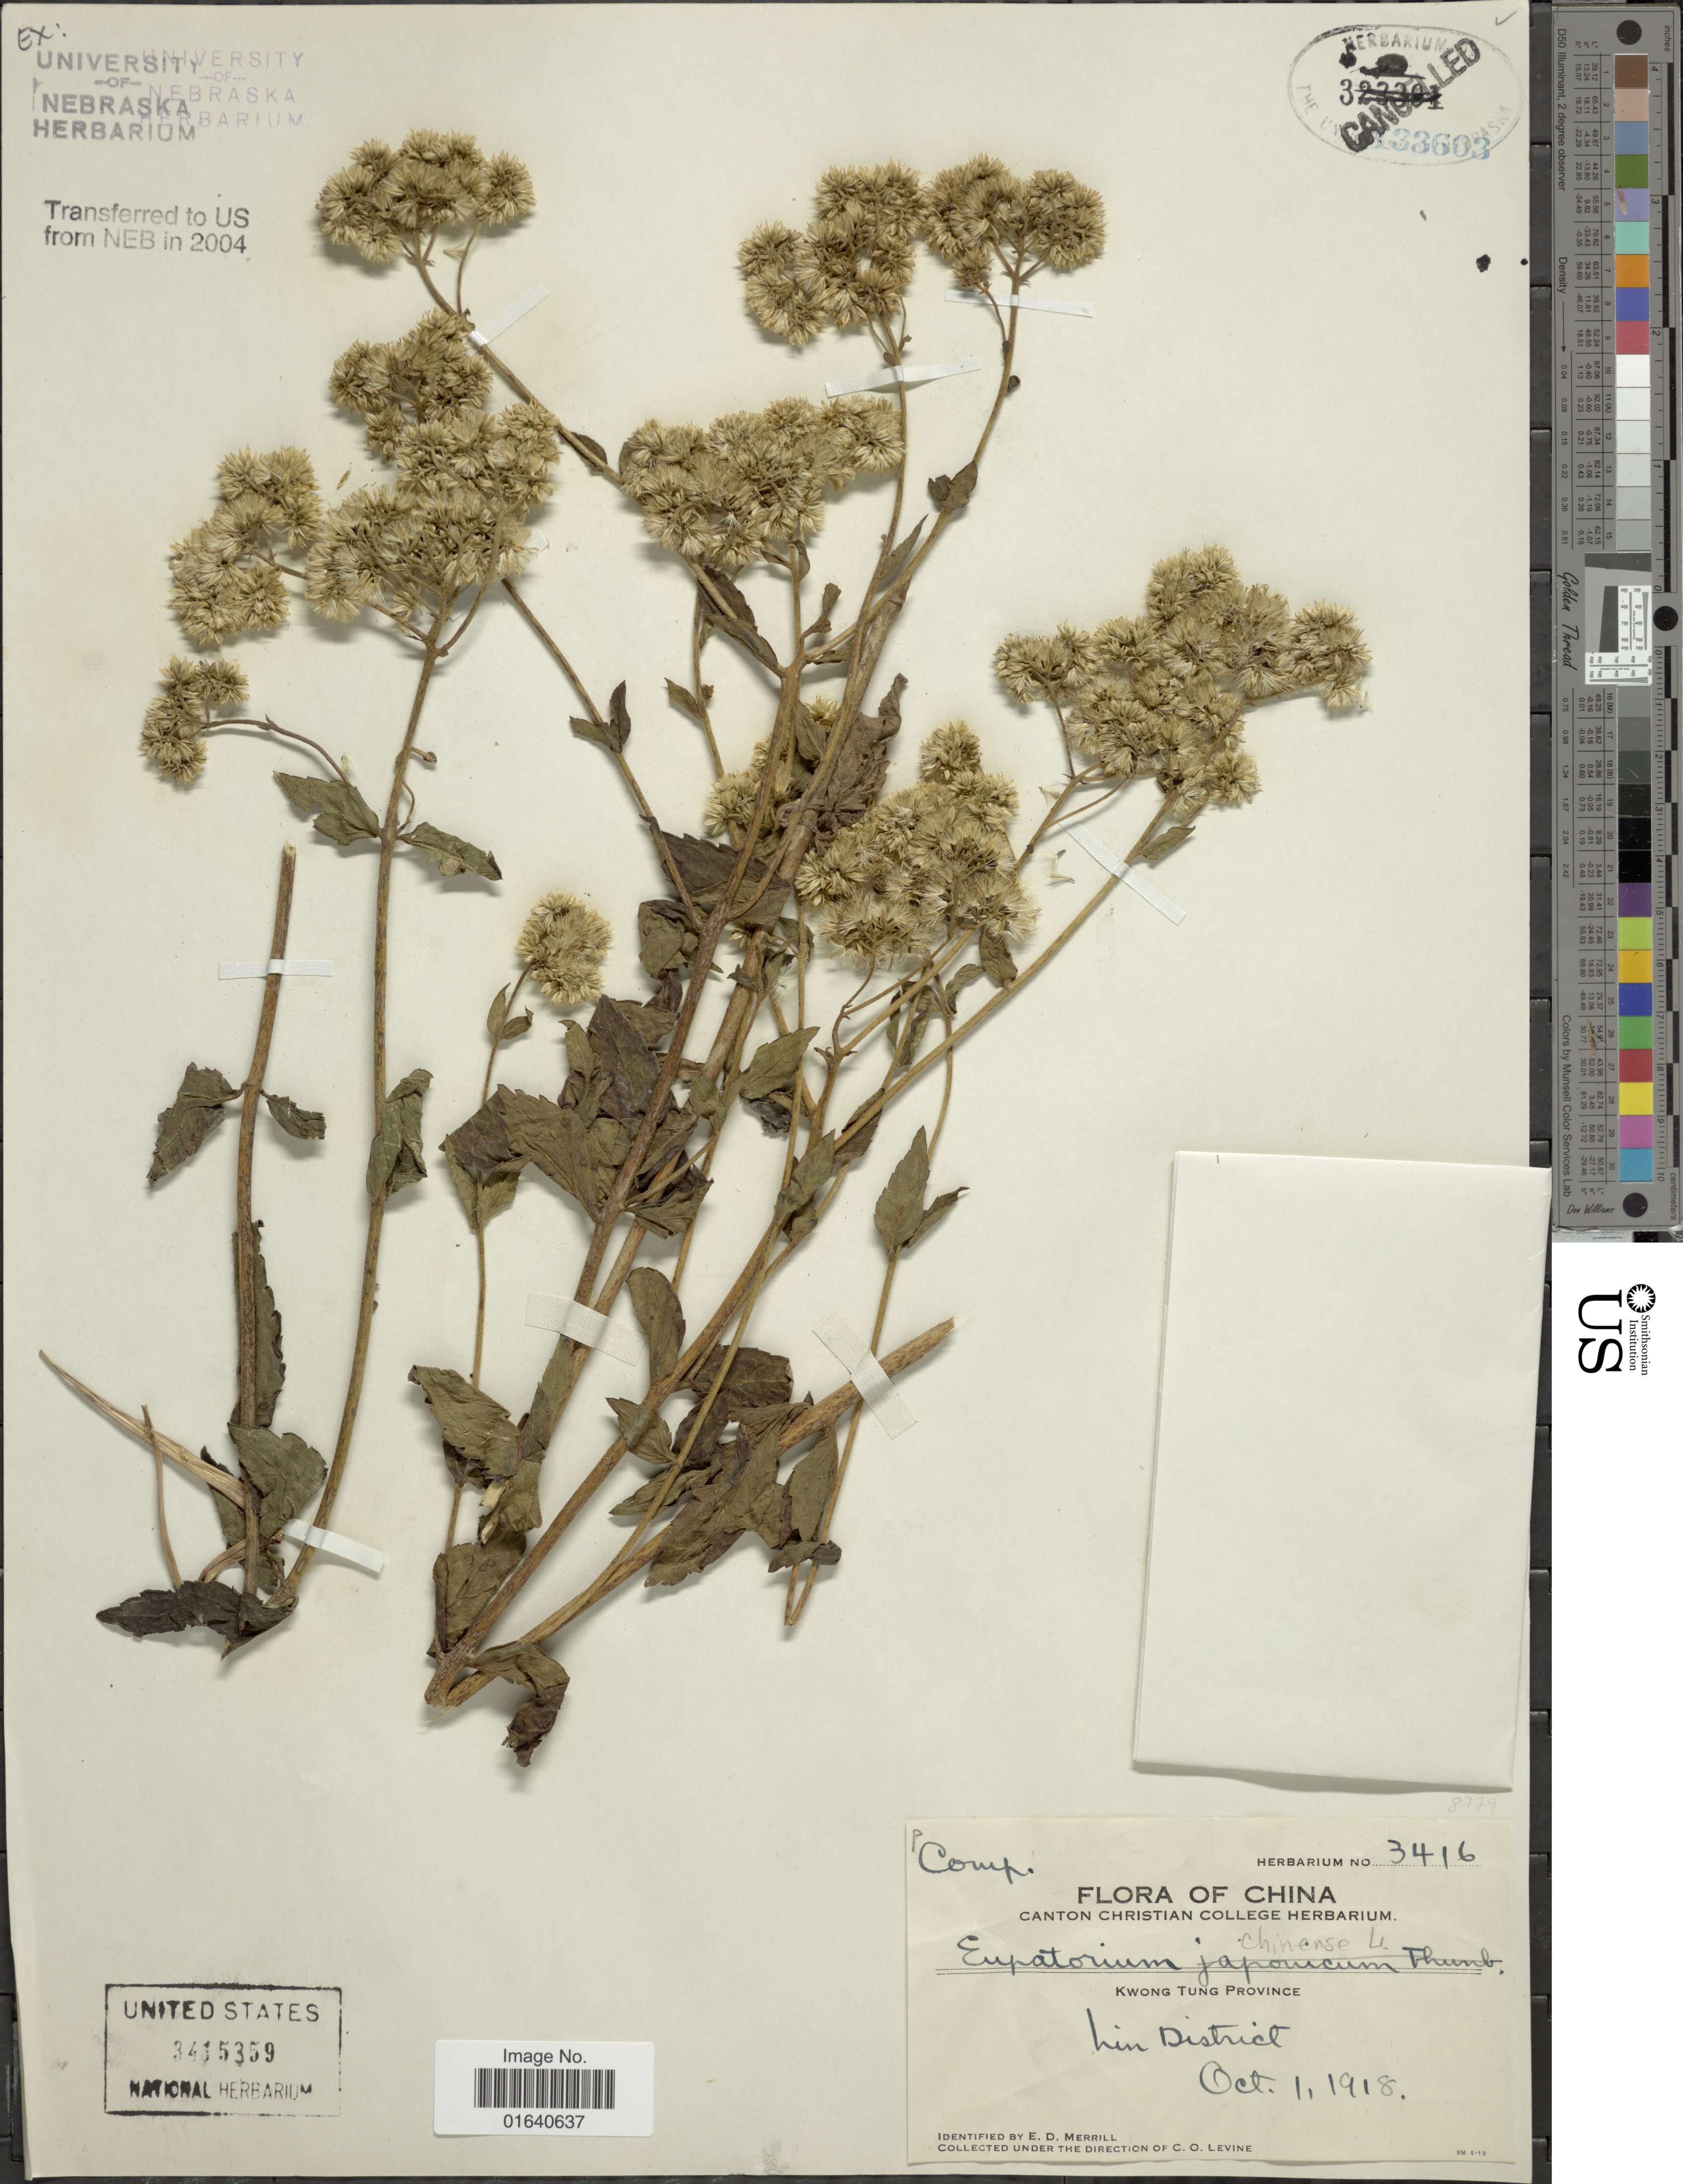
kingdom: Plantae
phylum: Tracheophyta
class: Magnoliopsida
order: Asterales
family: Asteraceae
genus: Eupatorium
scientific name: Eupatorium chinense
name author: L.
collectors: C. O. Levine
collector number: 3416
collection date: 1918-10-01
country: China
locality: Kwong Tung, Lin District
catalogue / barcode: US 3415359